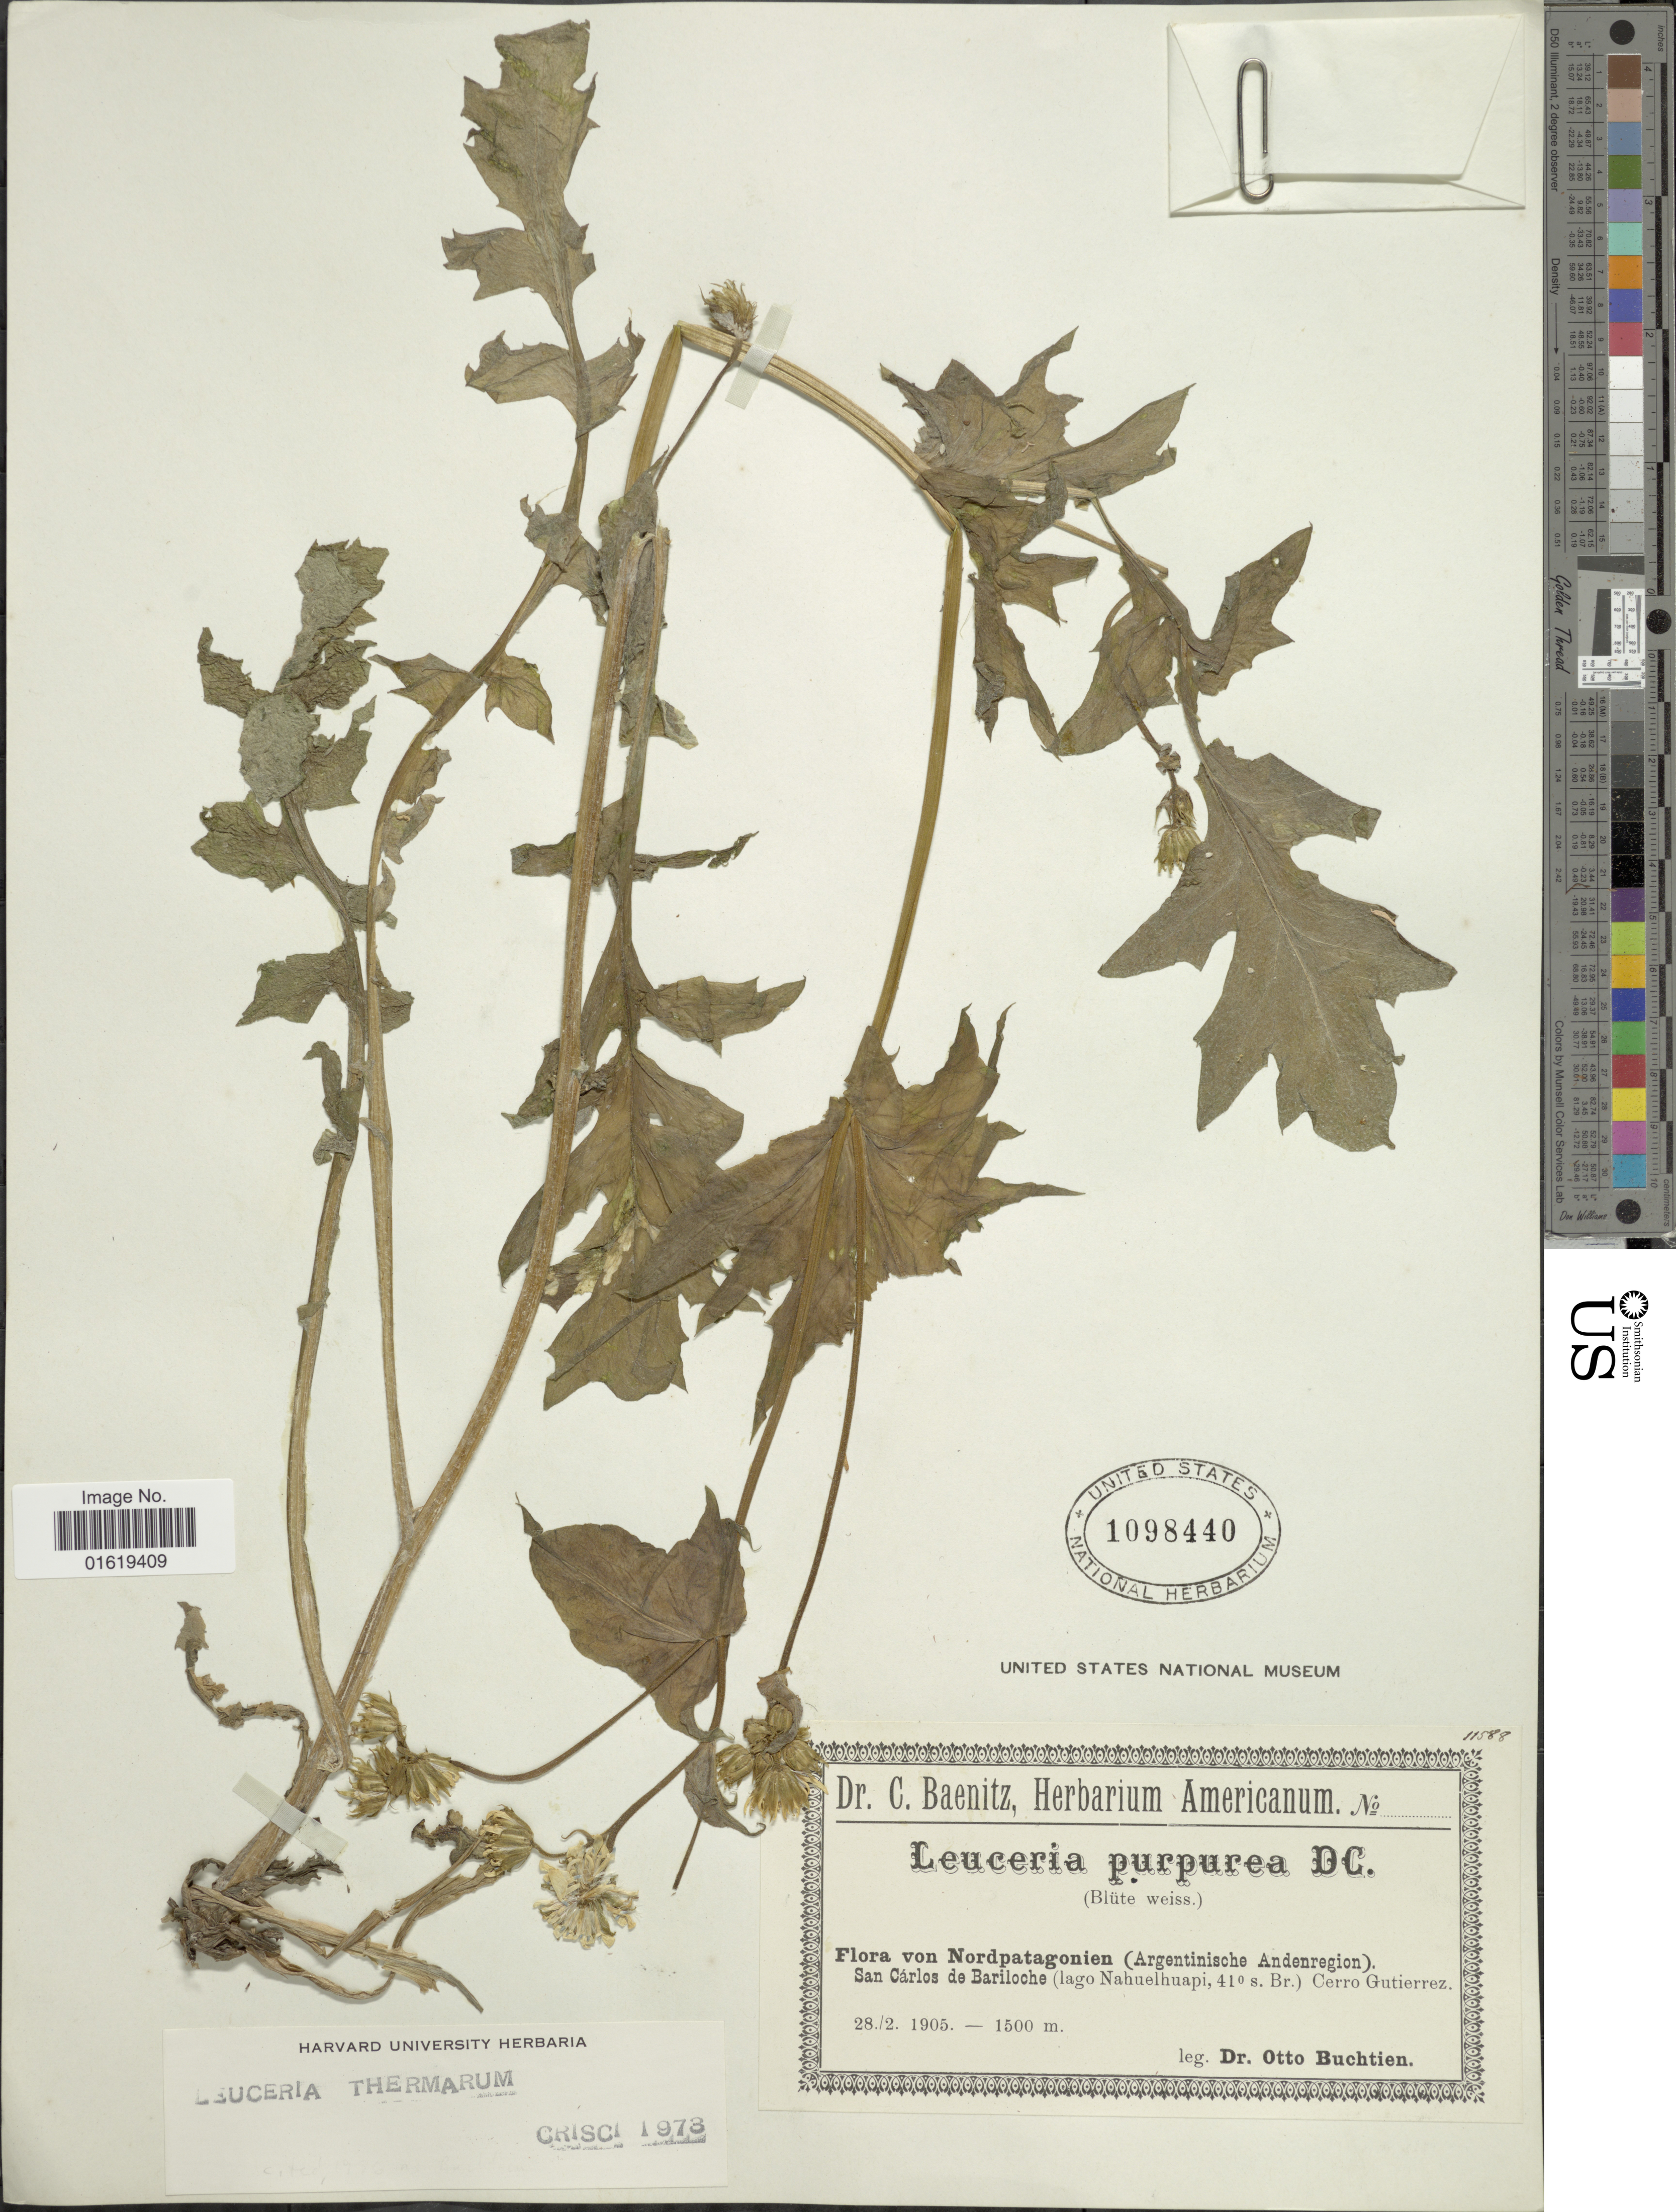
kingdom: Plantae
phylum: Tracheophyta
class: Magnoliopsida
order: Asterales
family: Asteraceae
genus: Leucheria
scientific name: Leucheria thermarum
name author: (Phil.) Phil.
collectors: O. Buchtien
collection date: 1905-02-28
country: Argentina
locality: Nordpatagonien (Argentinische Andenregion), San Cárlos de Bariloche (lago Nahuelhuapi, 41° s. Br.) Cerro Gutierrez.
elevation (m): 1500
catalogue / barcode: US 1098440